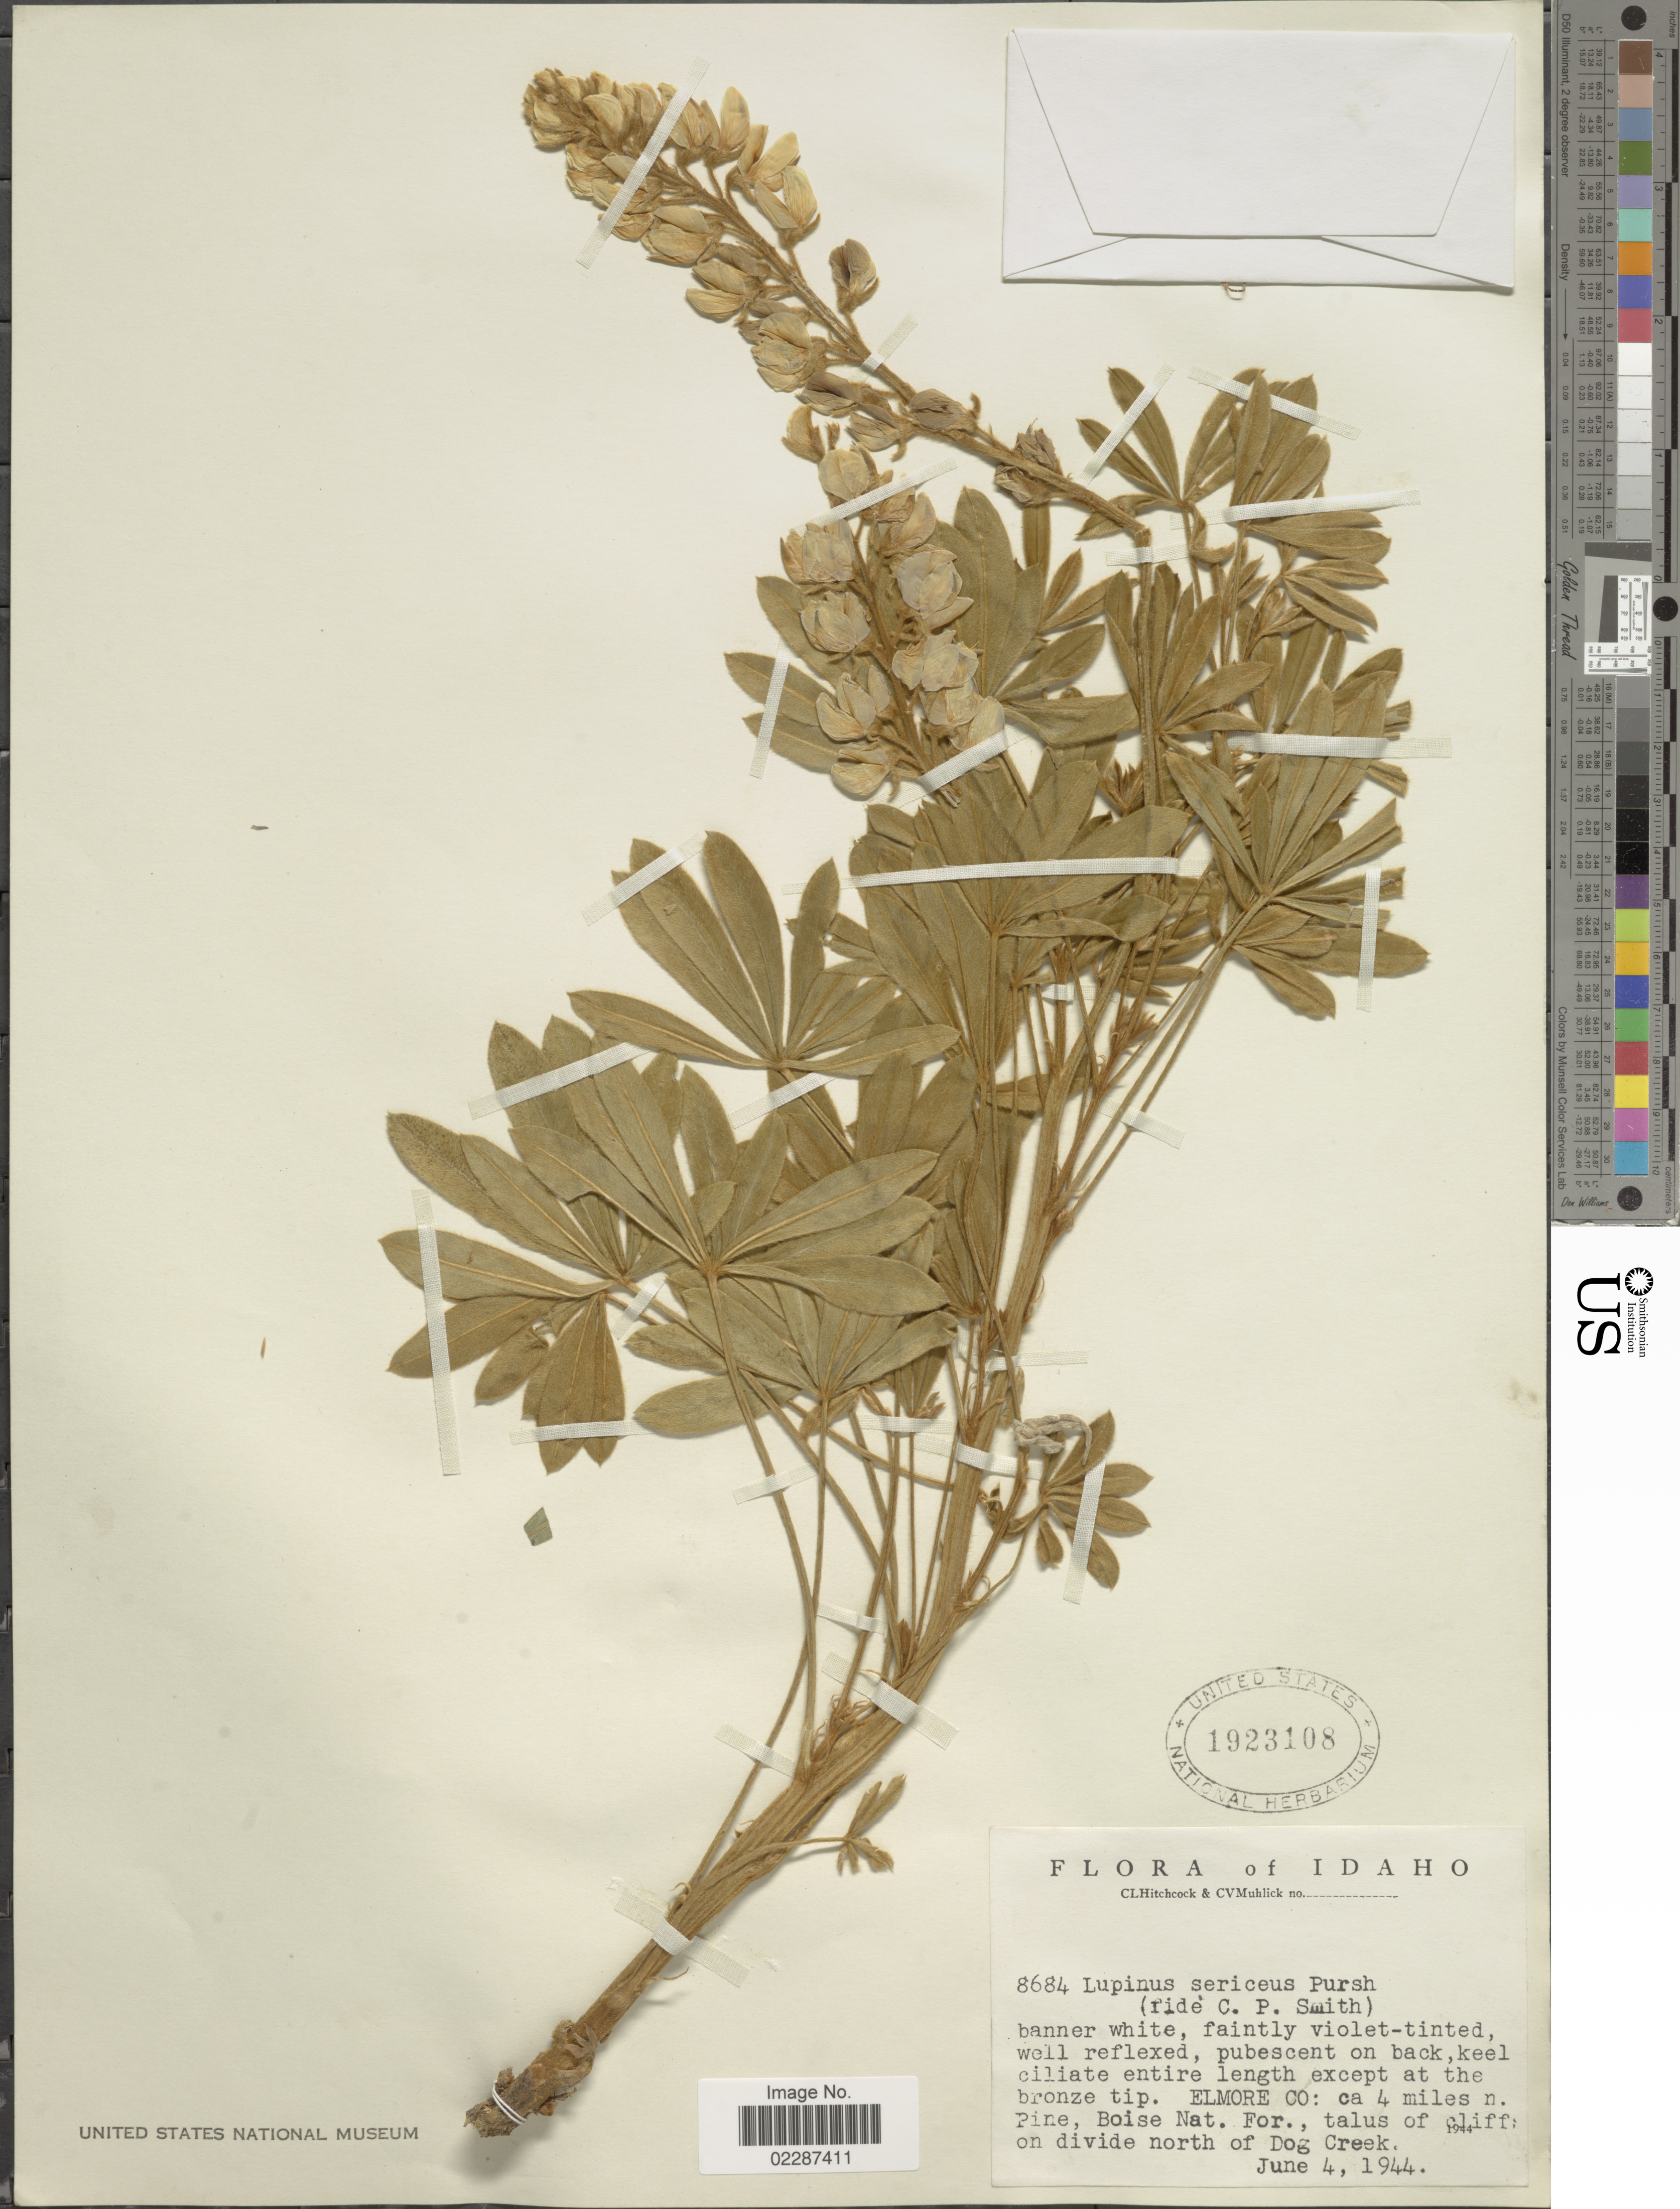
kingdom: Plantae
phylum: Tracheophyta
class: Magnoliopsida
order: Fabales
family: Fabaceae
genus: Lupinus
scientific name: Lupinus sericeus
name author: Pursh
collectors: C. L. Hitchcock & C. V. Muhlick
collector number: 8684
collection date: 1944-06-04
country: United States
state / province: Idaho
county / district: Elmore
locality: Ca. 4 miles n. Pine, Boise Nat. For., talus of cliff; on divde north of Dog Creek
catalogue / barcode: US 1923108